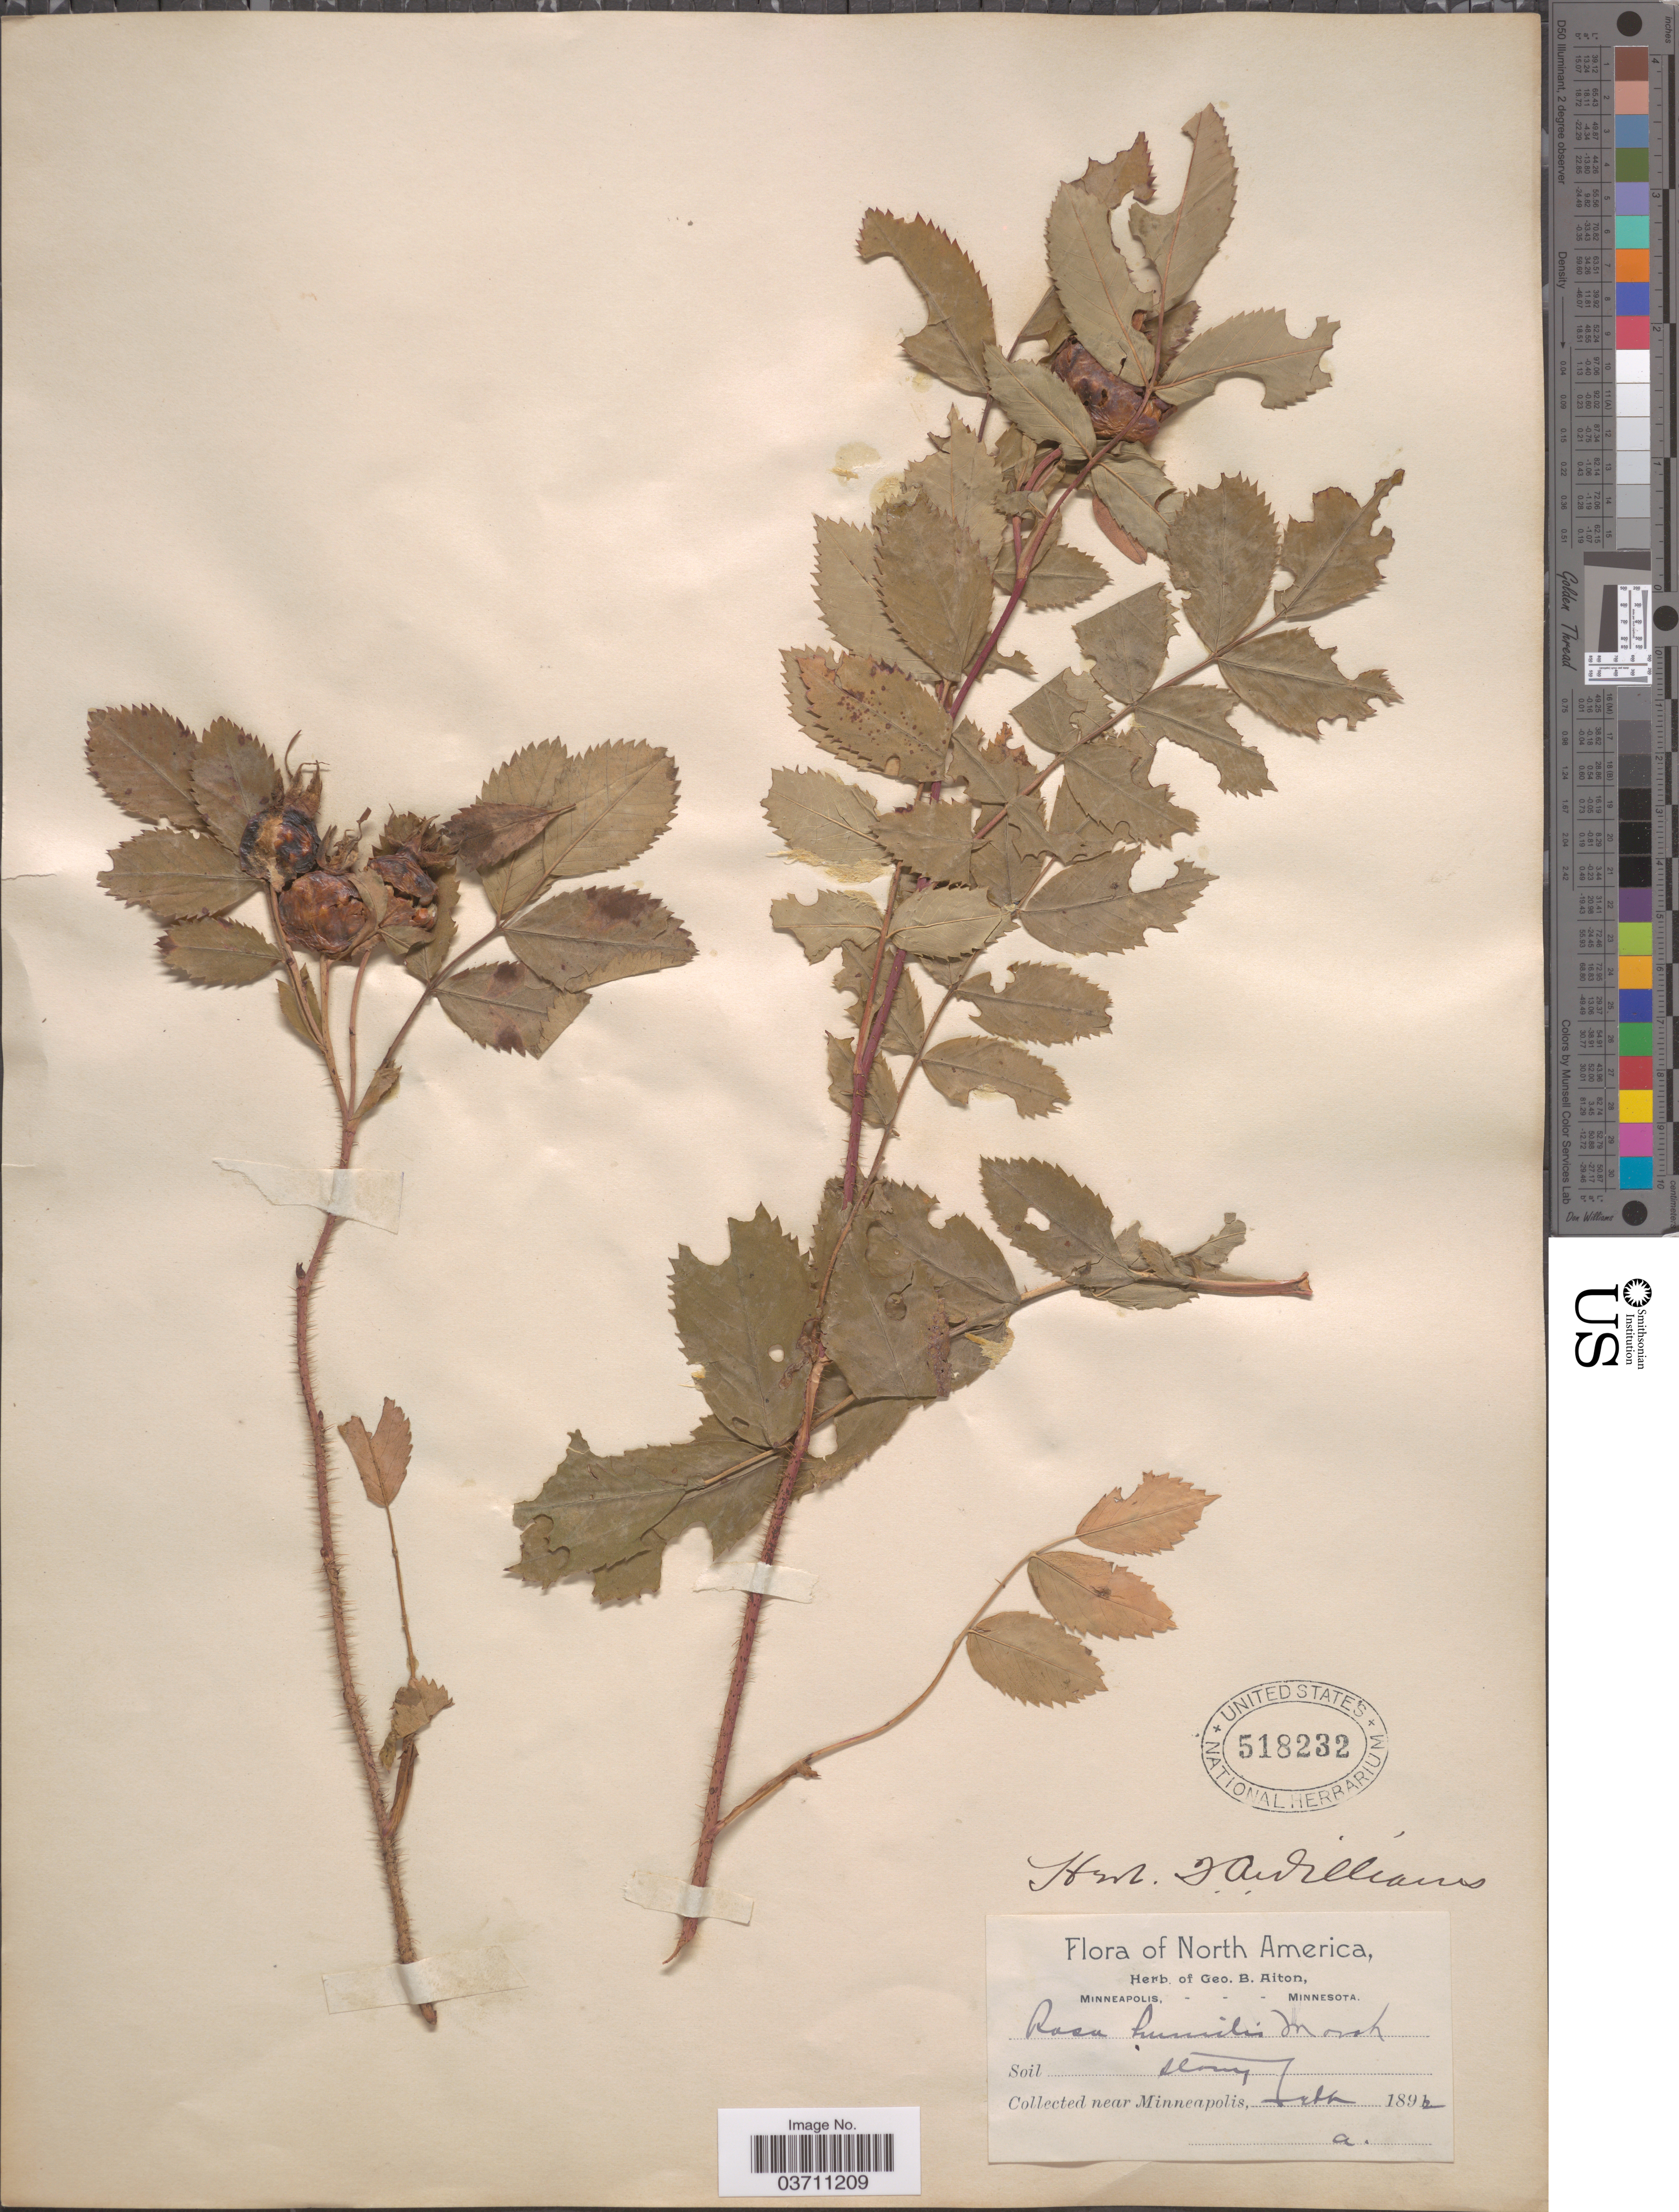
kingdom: Plantae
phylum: Tracheophyta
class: Magnoliopsida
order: Rosales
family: Rosaceae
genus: Rosa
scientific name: Rosa humilis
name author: Marshall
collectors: ex herb. Geo. B. Aiton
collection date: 1892-09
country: United States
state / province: Minnesota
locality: Near Minneapolis.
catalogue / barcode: US 518232